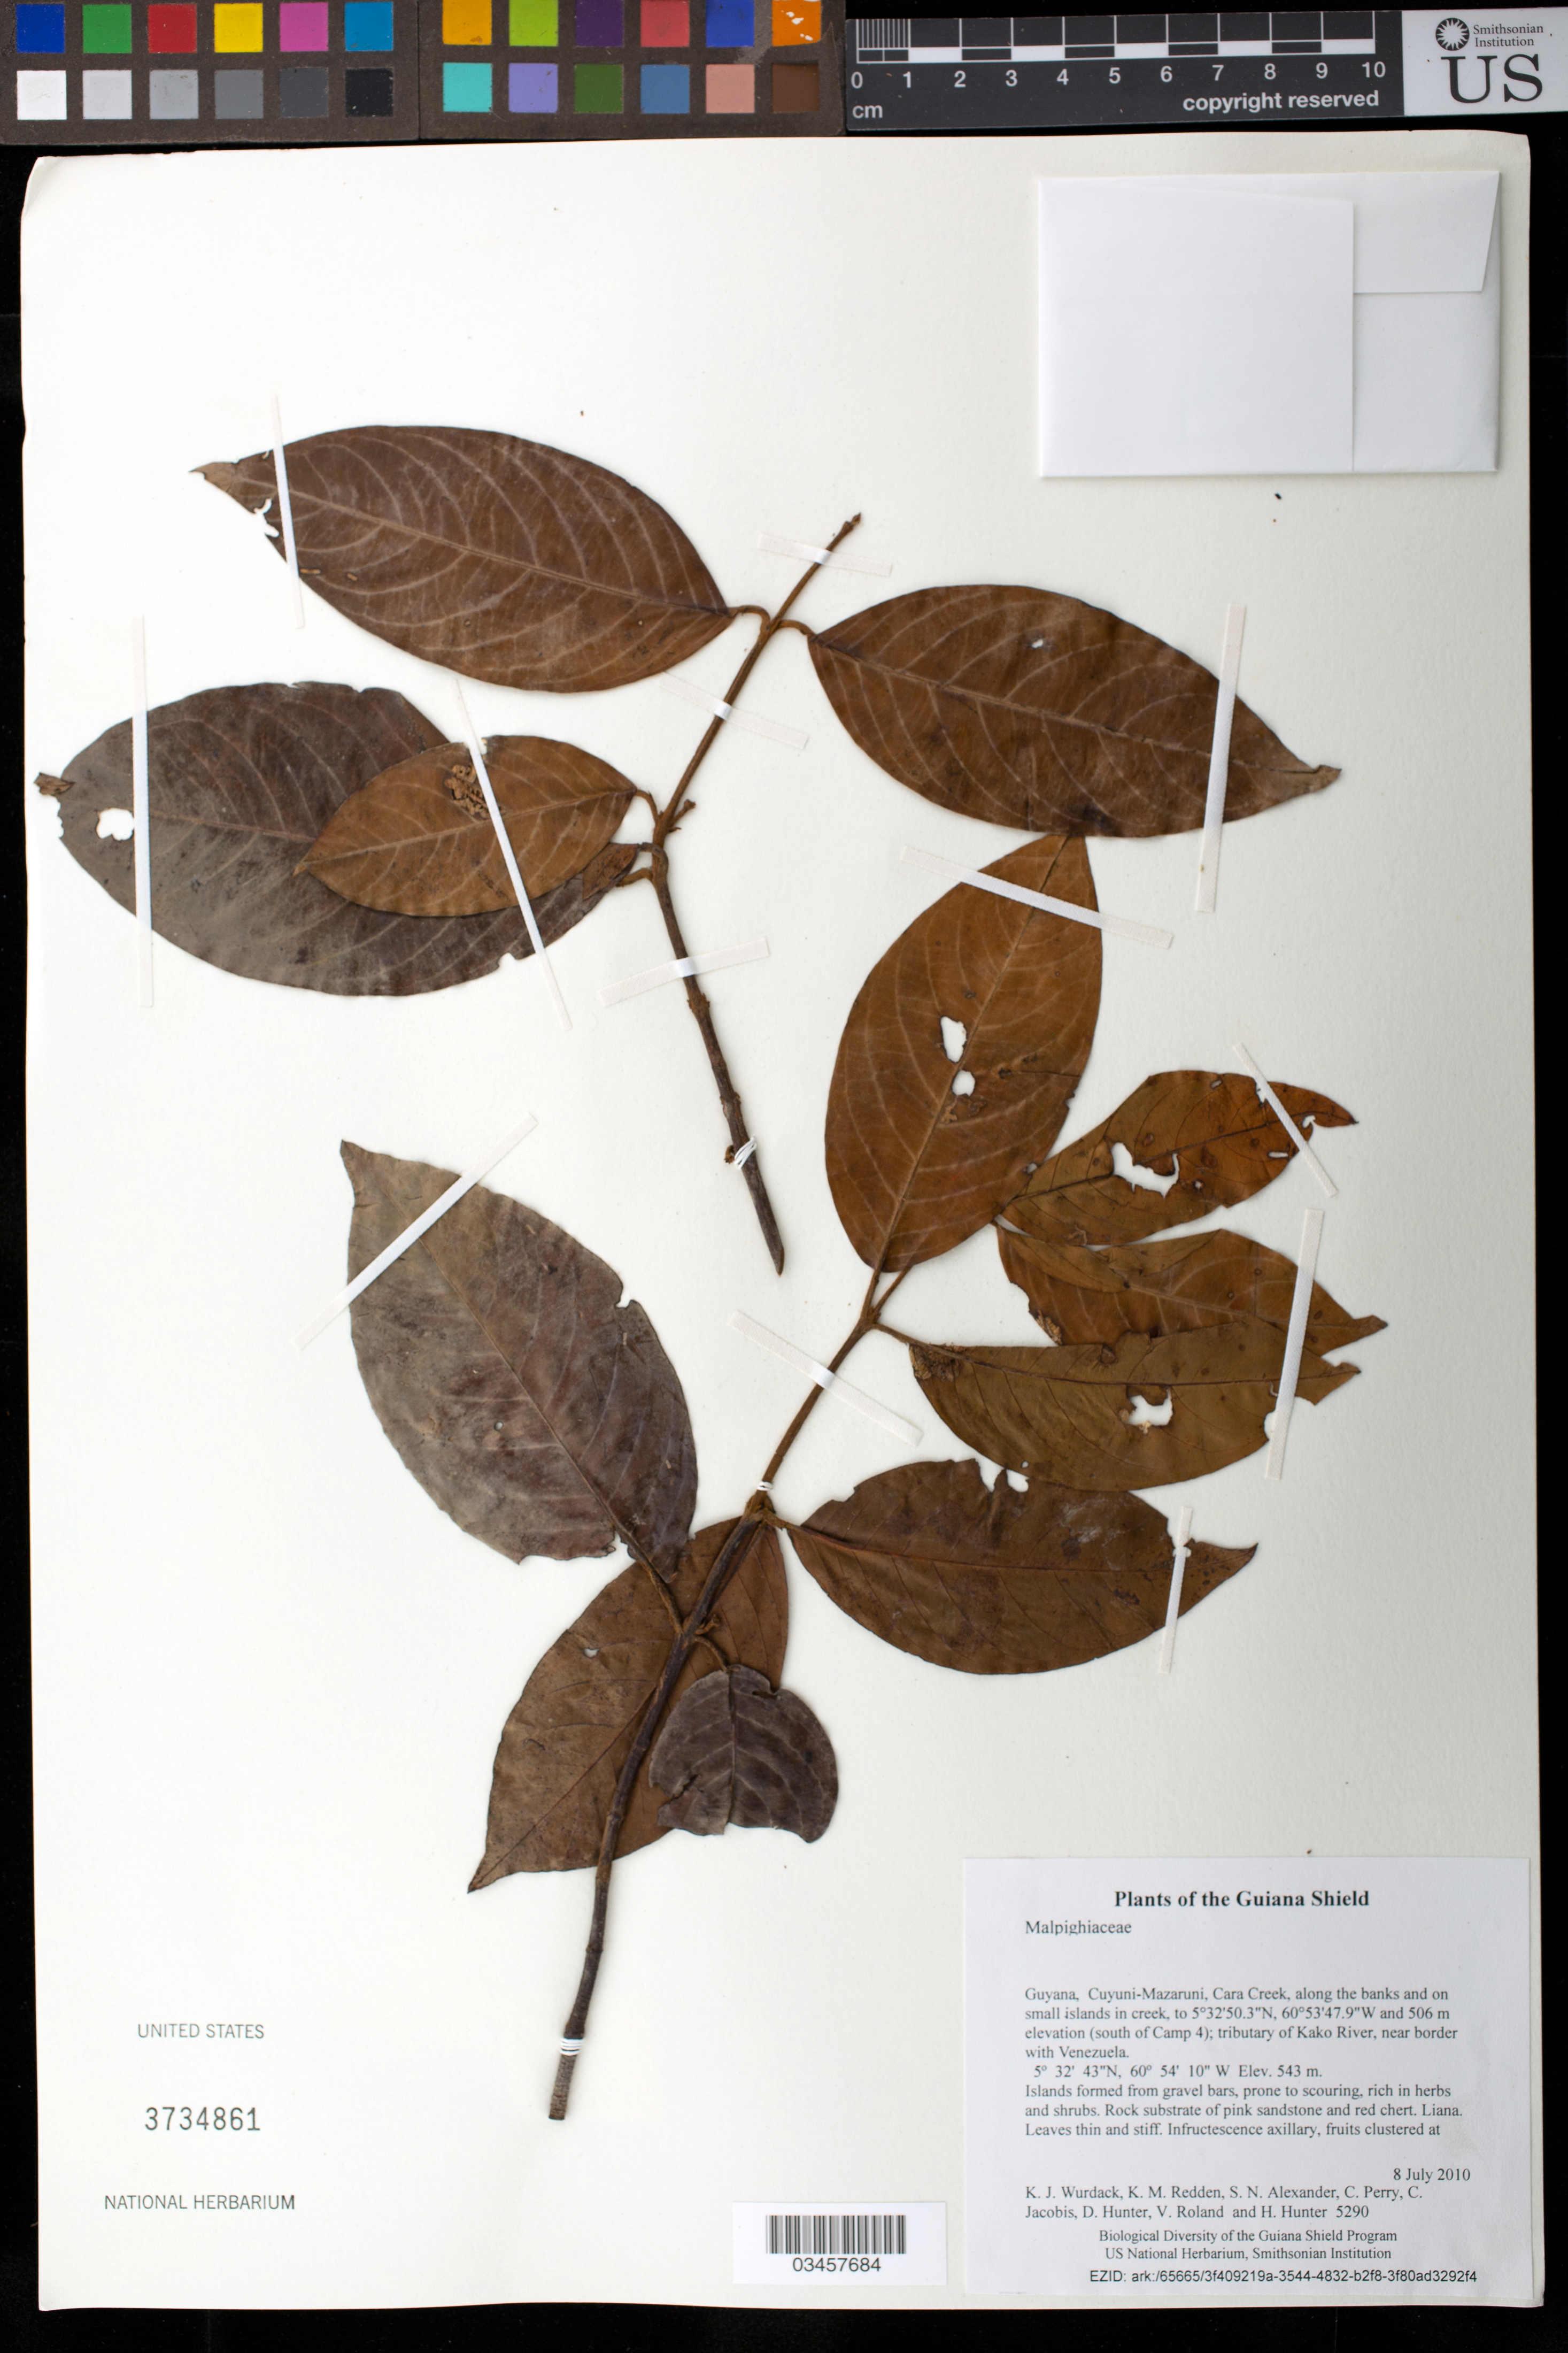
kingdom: Plantae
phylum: Tracheophyta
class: Magnoliopsida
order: Malpighiales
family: Malpighiaceae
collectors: K. Wurdack, K. M. Redden, S. N. Alexander, C. Perry, C. Jacobis, D. Hunter, V. Roland & H. Hunter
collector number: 5290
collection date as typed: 8 July 2010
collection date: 2010-07-08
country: Guyana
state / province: Cuyuni-Mazaruni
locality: Cara Creek, along the banks and on small islands in creek, to 5°32'50.3"N, 60°53'47.9"W and 506 m elevation (south of Camp 4); tributary of Kako River, near border with Venezuela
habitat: Islands formed from gravel bars, prone to scouring, rich in herbs and shrubs. Rock substrate of pink sandstone and red chert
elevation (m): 543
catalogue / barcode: US 3734861